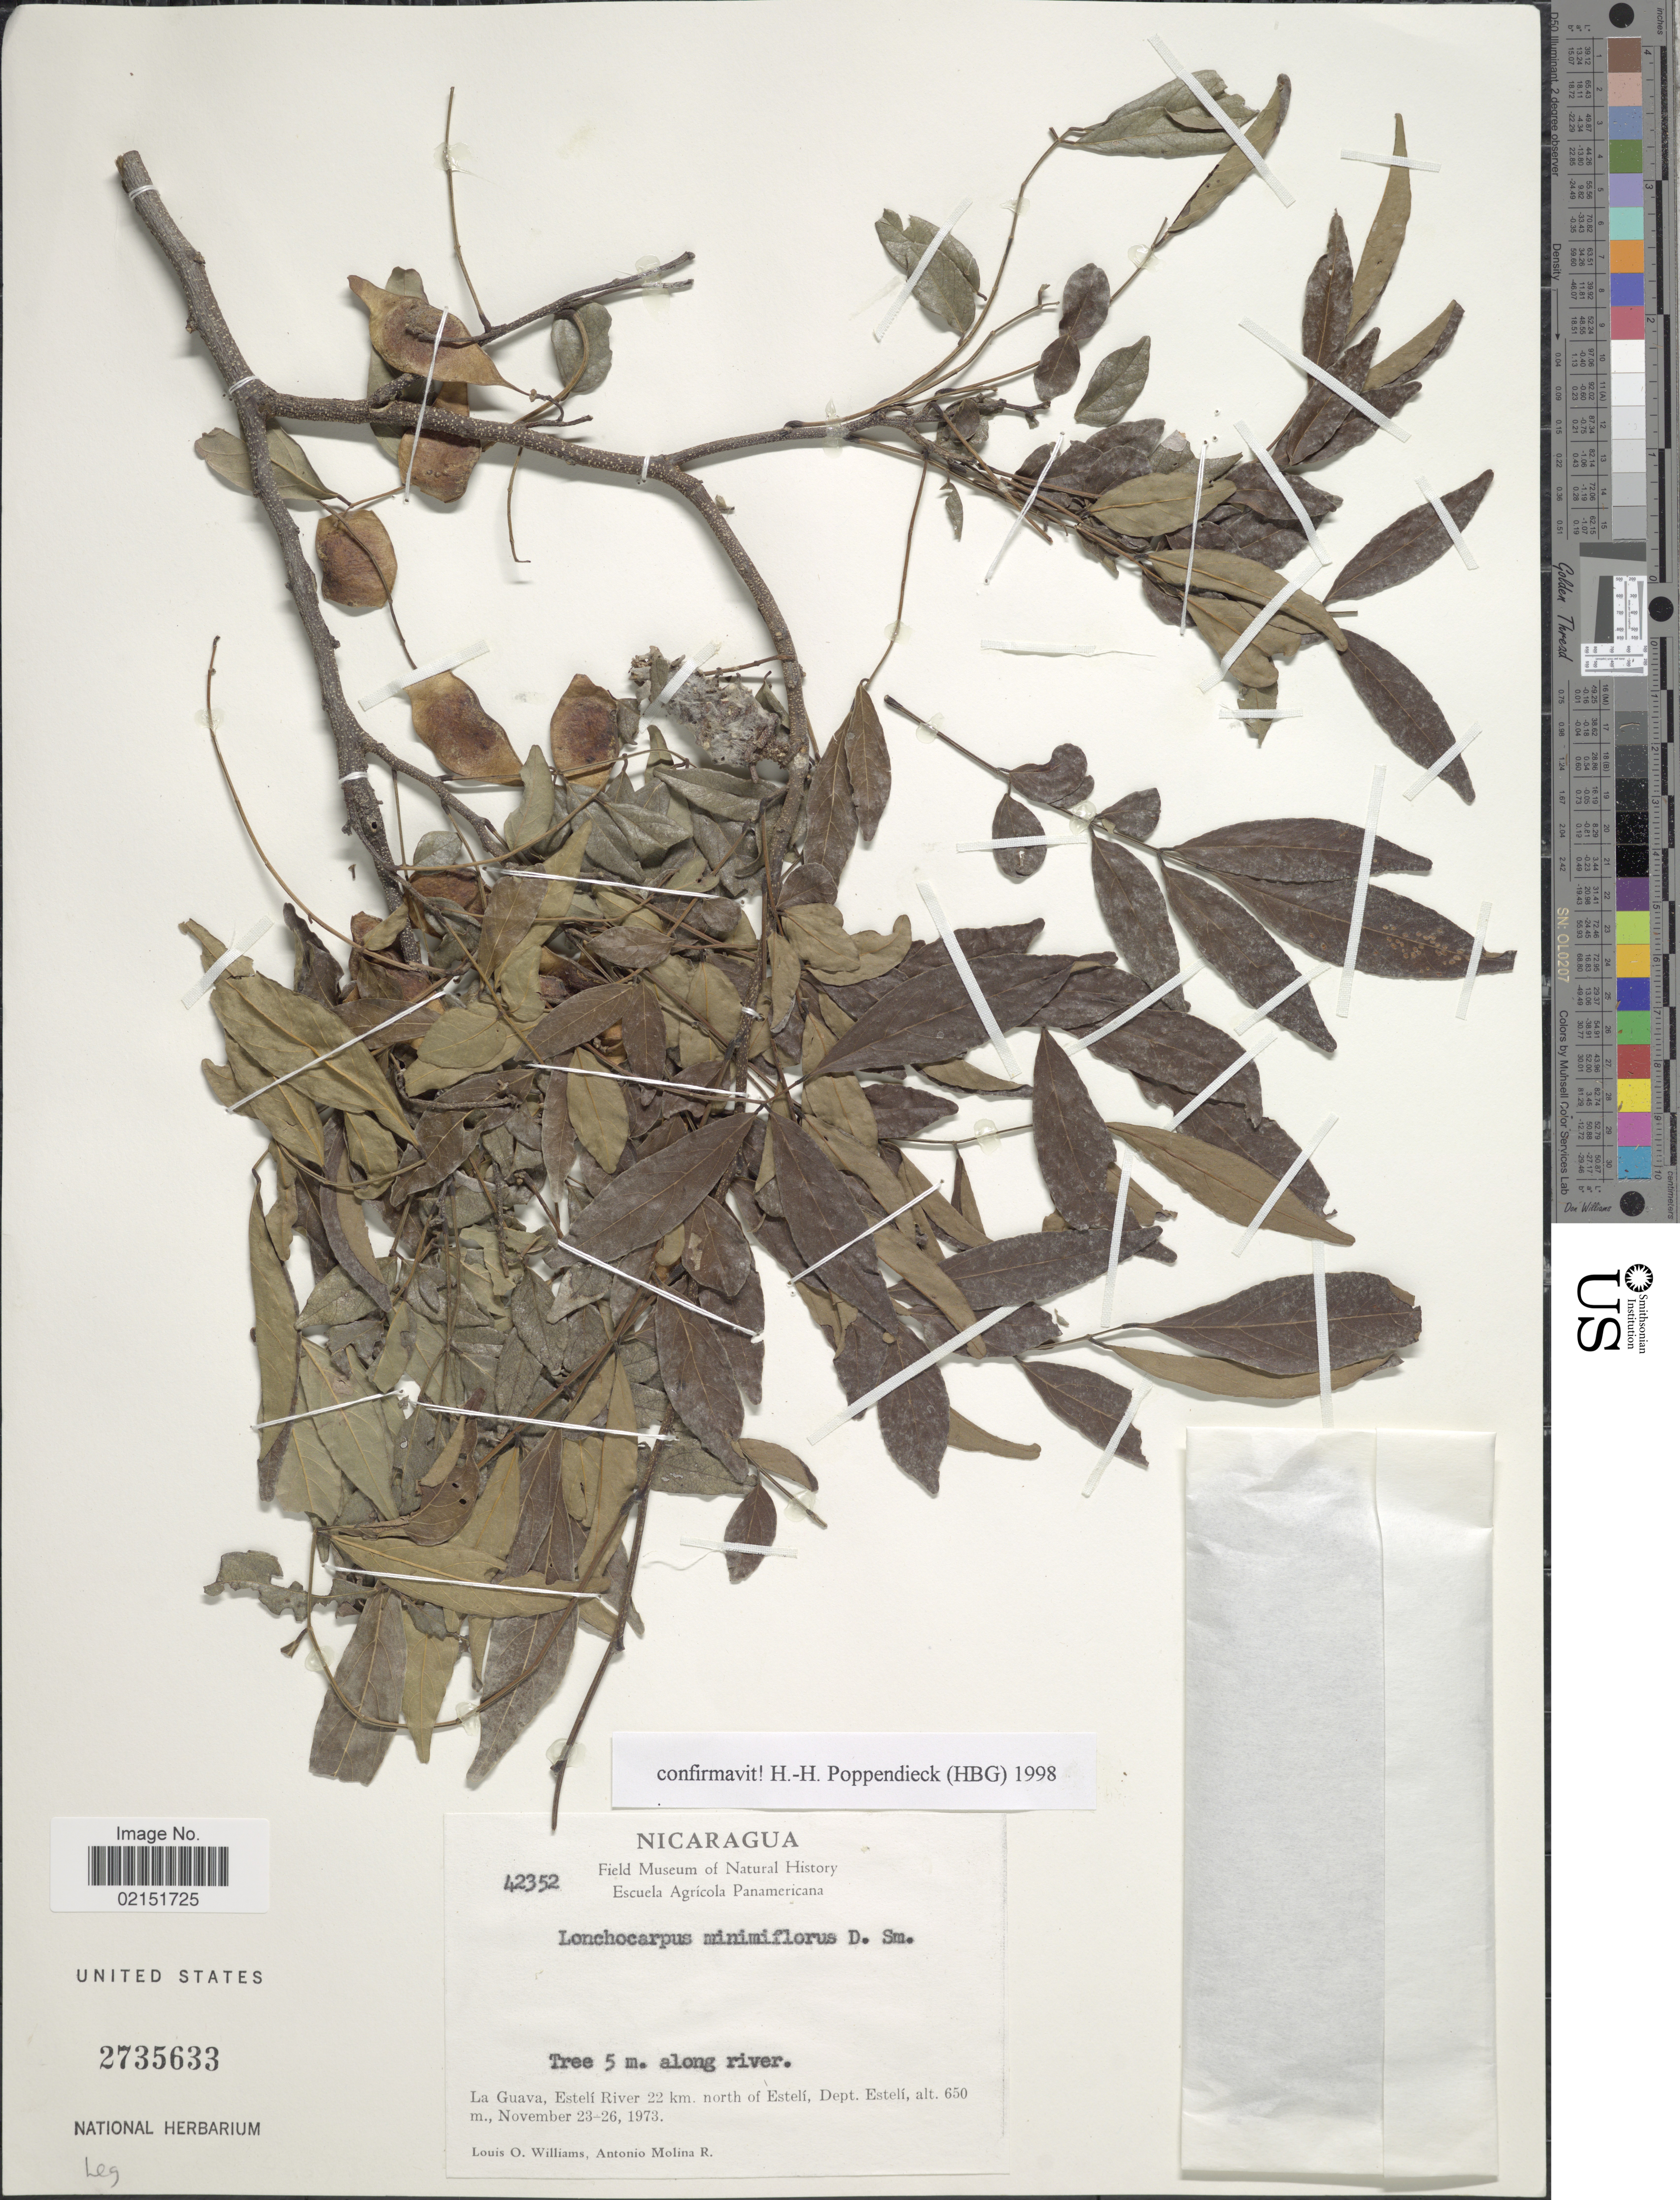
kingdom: Plantae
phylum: Tracheophyta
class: Magnoliopsida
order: Fabales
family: Fabaceae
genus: Lonchocarpus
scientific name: Lonchocarpus minimiflorus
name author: Donn. Sm.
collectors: L. O. Williams & A. Molina R.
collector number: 42352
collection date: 1973-11-23/1973-11-26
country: Nicaragua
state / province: Esteli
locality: La Guava, Esteli River 22 km. north of Esteli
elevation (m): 650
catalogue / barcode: US 2735633